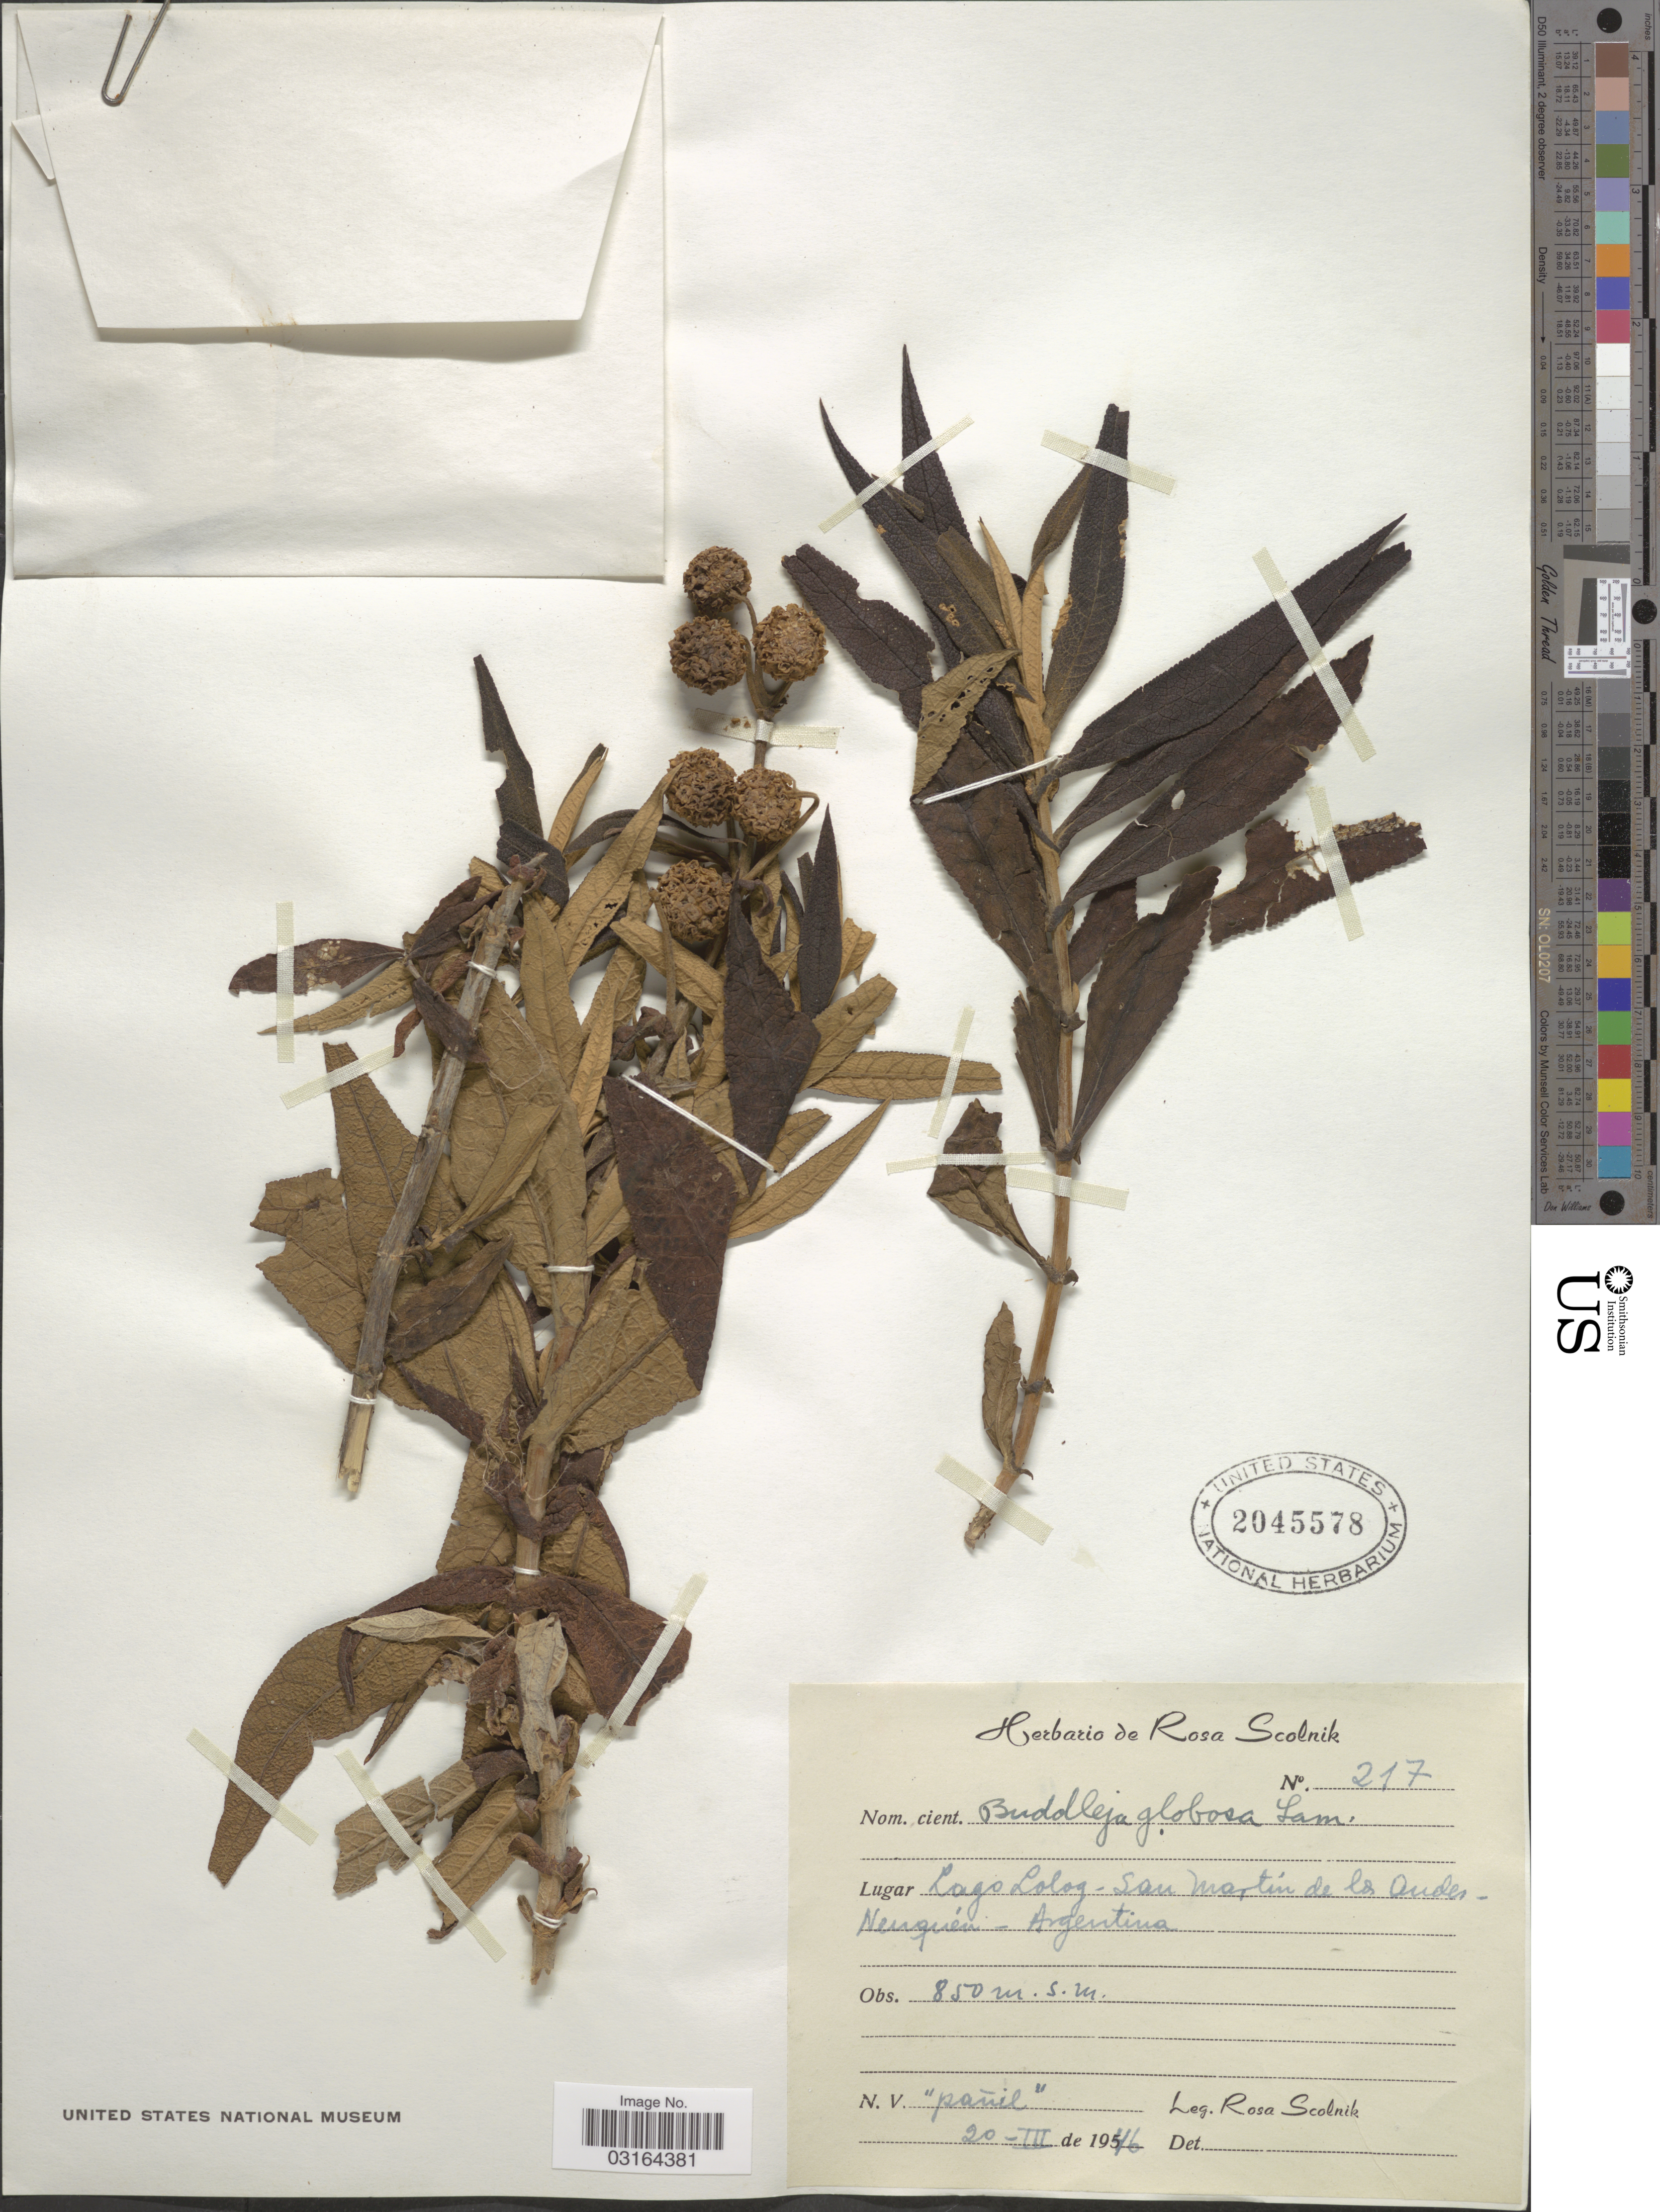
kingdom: Plantae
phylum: Tracheophyta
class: Magnoliopsida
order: Lamiales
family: Scrophulariaceae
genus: Buddleja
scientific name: Buddleja globosa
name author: Hope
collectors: R. Scolnik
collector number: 217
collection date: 1946-03-20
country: Argentina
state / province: Neuquen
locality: Lago Lolog - San Martín de la Andes - Neuquén.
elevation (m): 850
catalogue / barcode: US 2045578